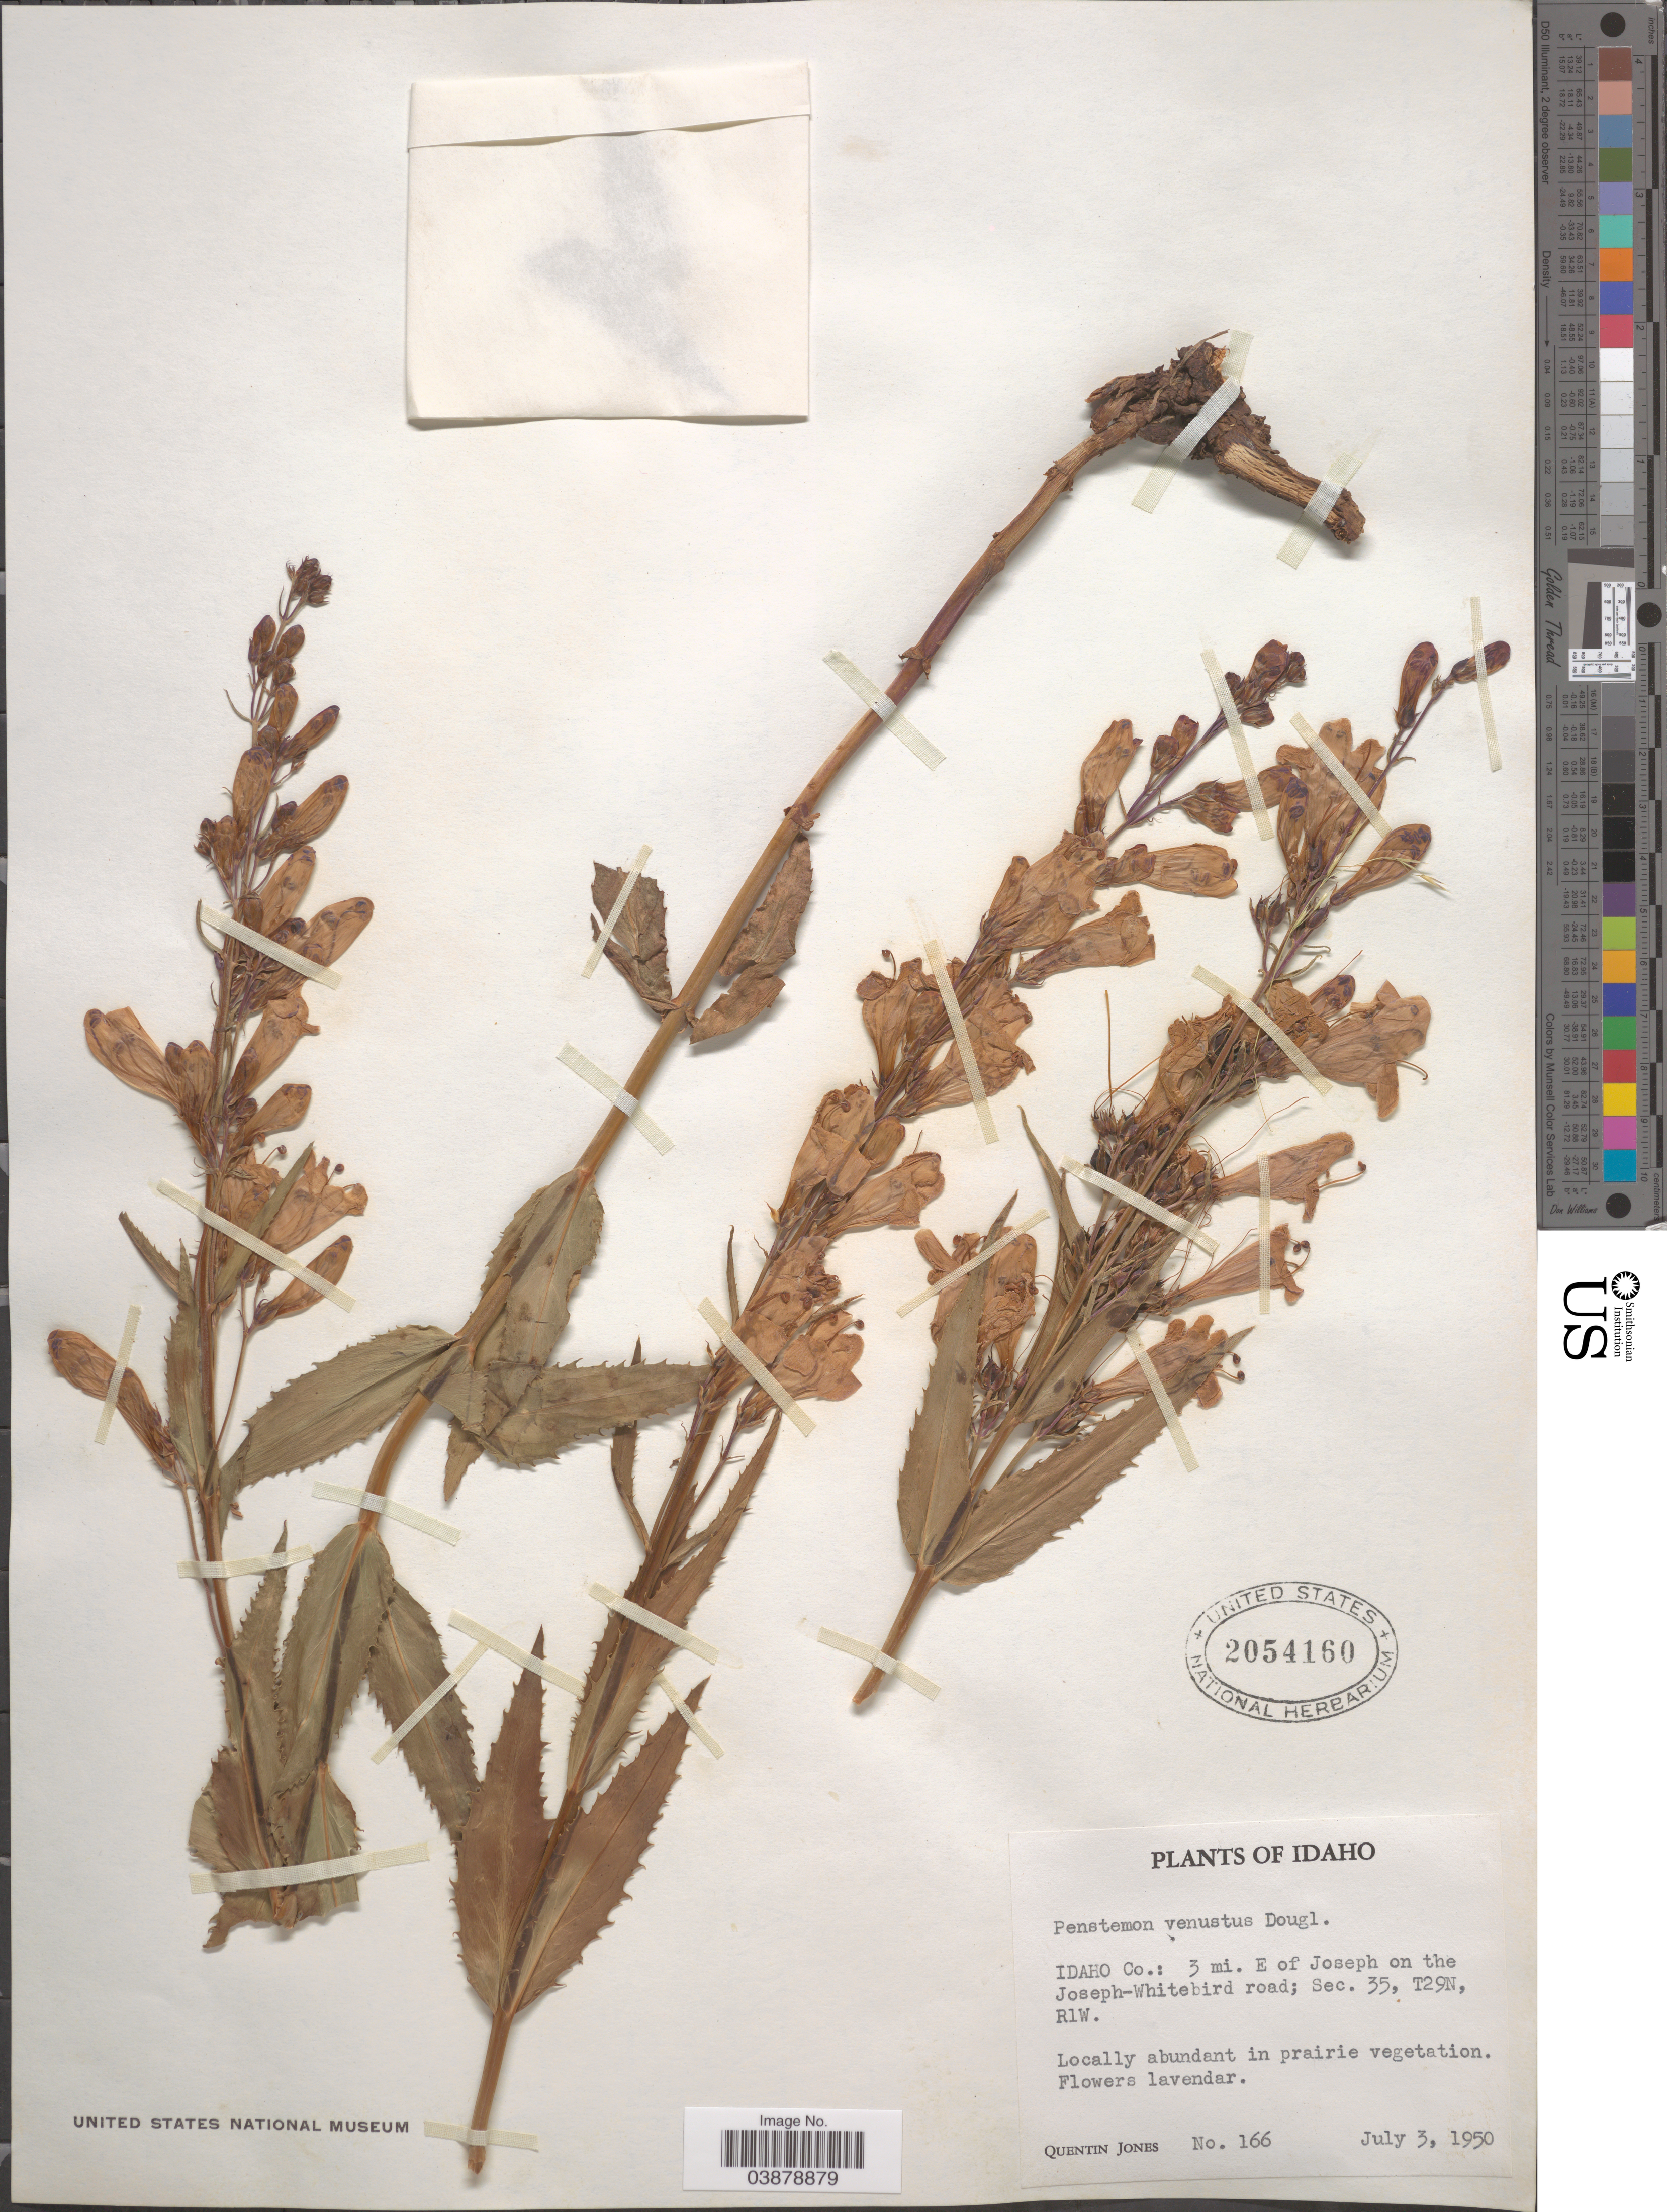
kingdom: Plantae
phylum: Tracheophyta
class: Magnoliopsida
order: Lamiales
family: Plantaginaceae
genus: Penstemon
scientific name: Penstemon venustus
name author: Douglas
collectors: Q. Jones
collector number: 166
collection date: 1950-07-03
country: United States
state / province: Idaho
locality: Idaho Co.: 3 mi. E of Joseph on the Joseph-Whitebird road; Sec. 35, T29N, R1W.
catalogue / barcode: US 2054160